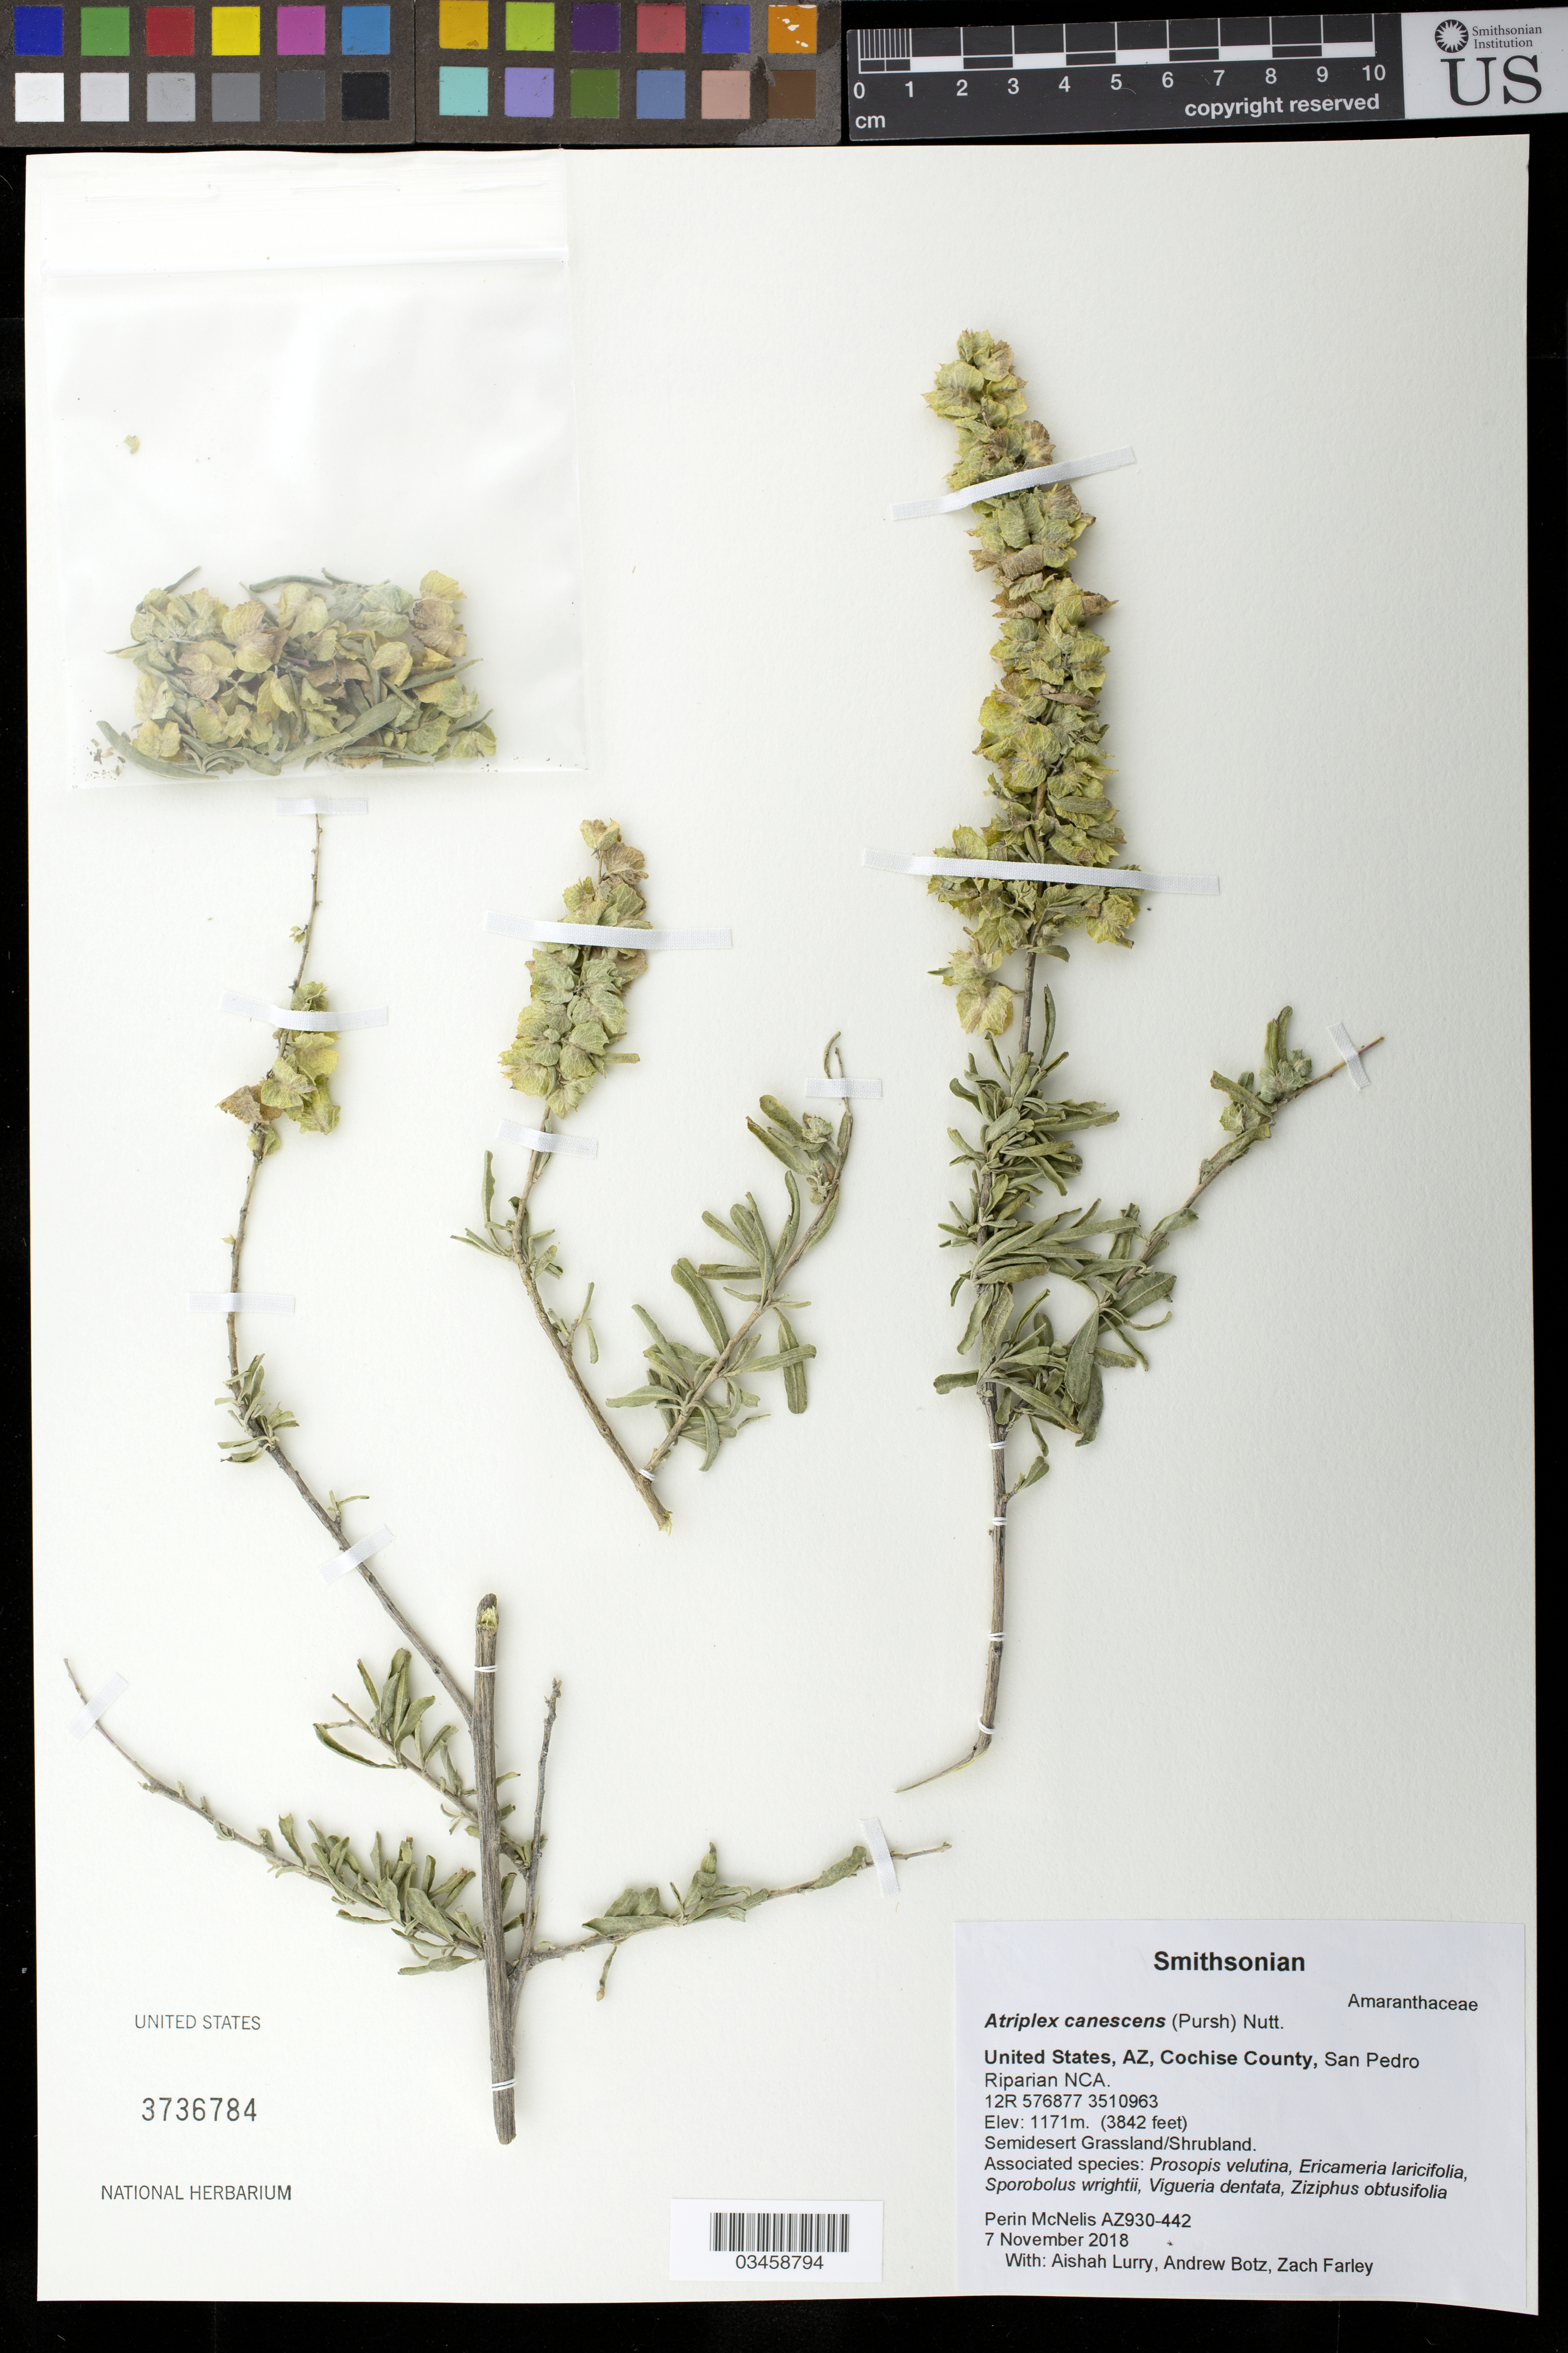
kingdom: Plantae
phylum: Tracheophyta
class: Magnoliopsida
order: Caryophyllales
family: Amaranthaceae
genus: Atriplex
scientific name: Atriplex canescens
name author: (Pursh) Nutt.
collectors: P. McNelis, A. Lurry, A. Botz & Z. Farley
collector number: AZ930-442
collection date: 2018-11-07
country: United States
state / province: Arizona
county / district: Cococino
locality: San Pedro. Riparian NCA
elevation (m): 1171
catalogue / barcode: US 3736784